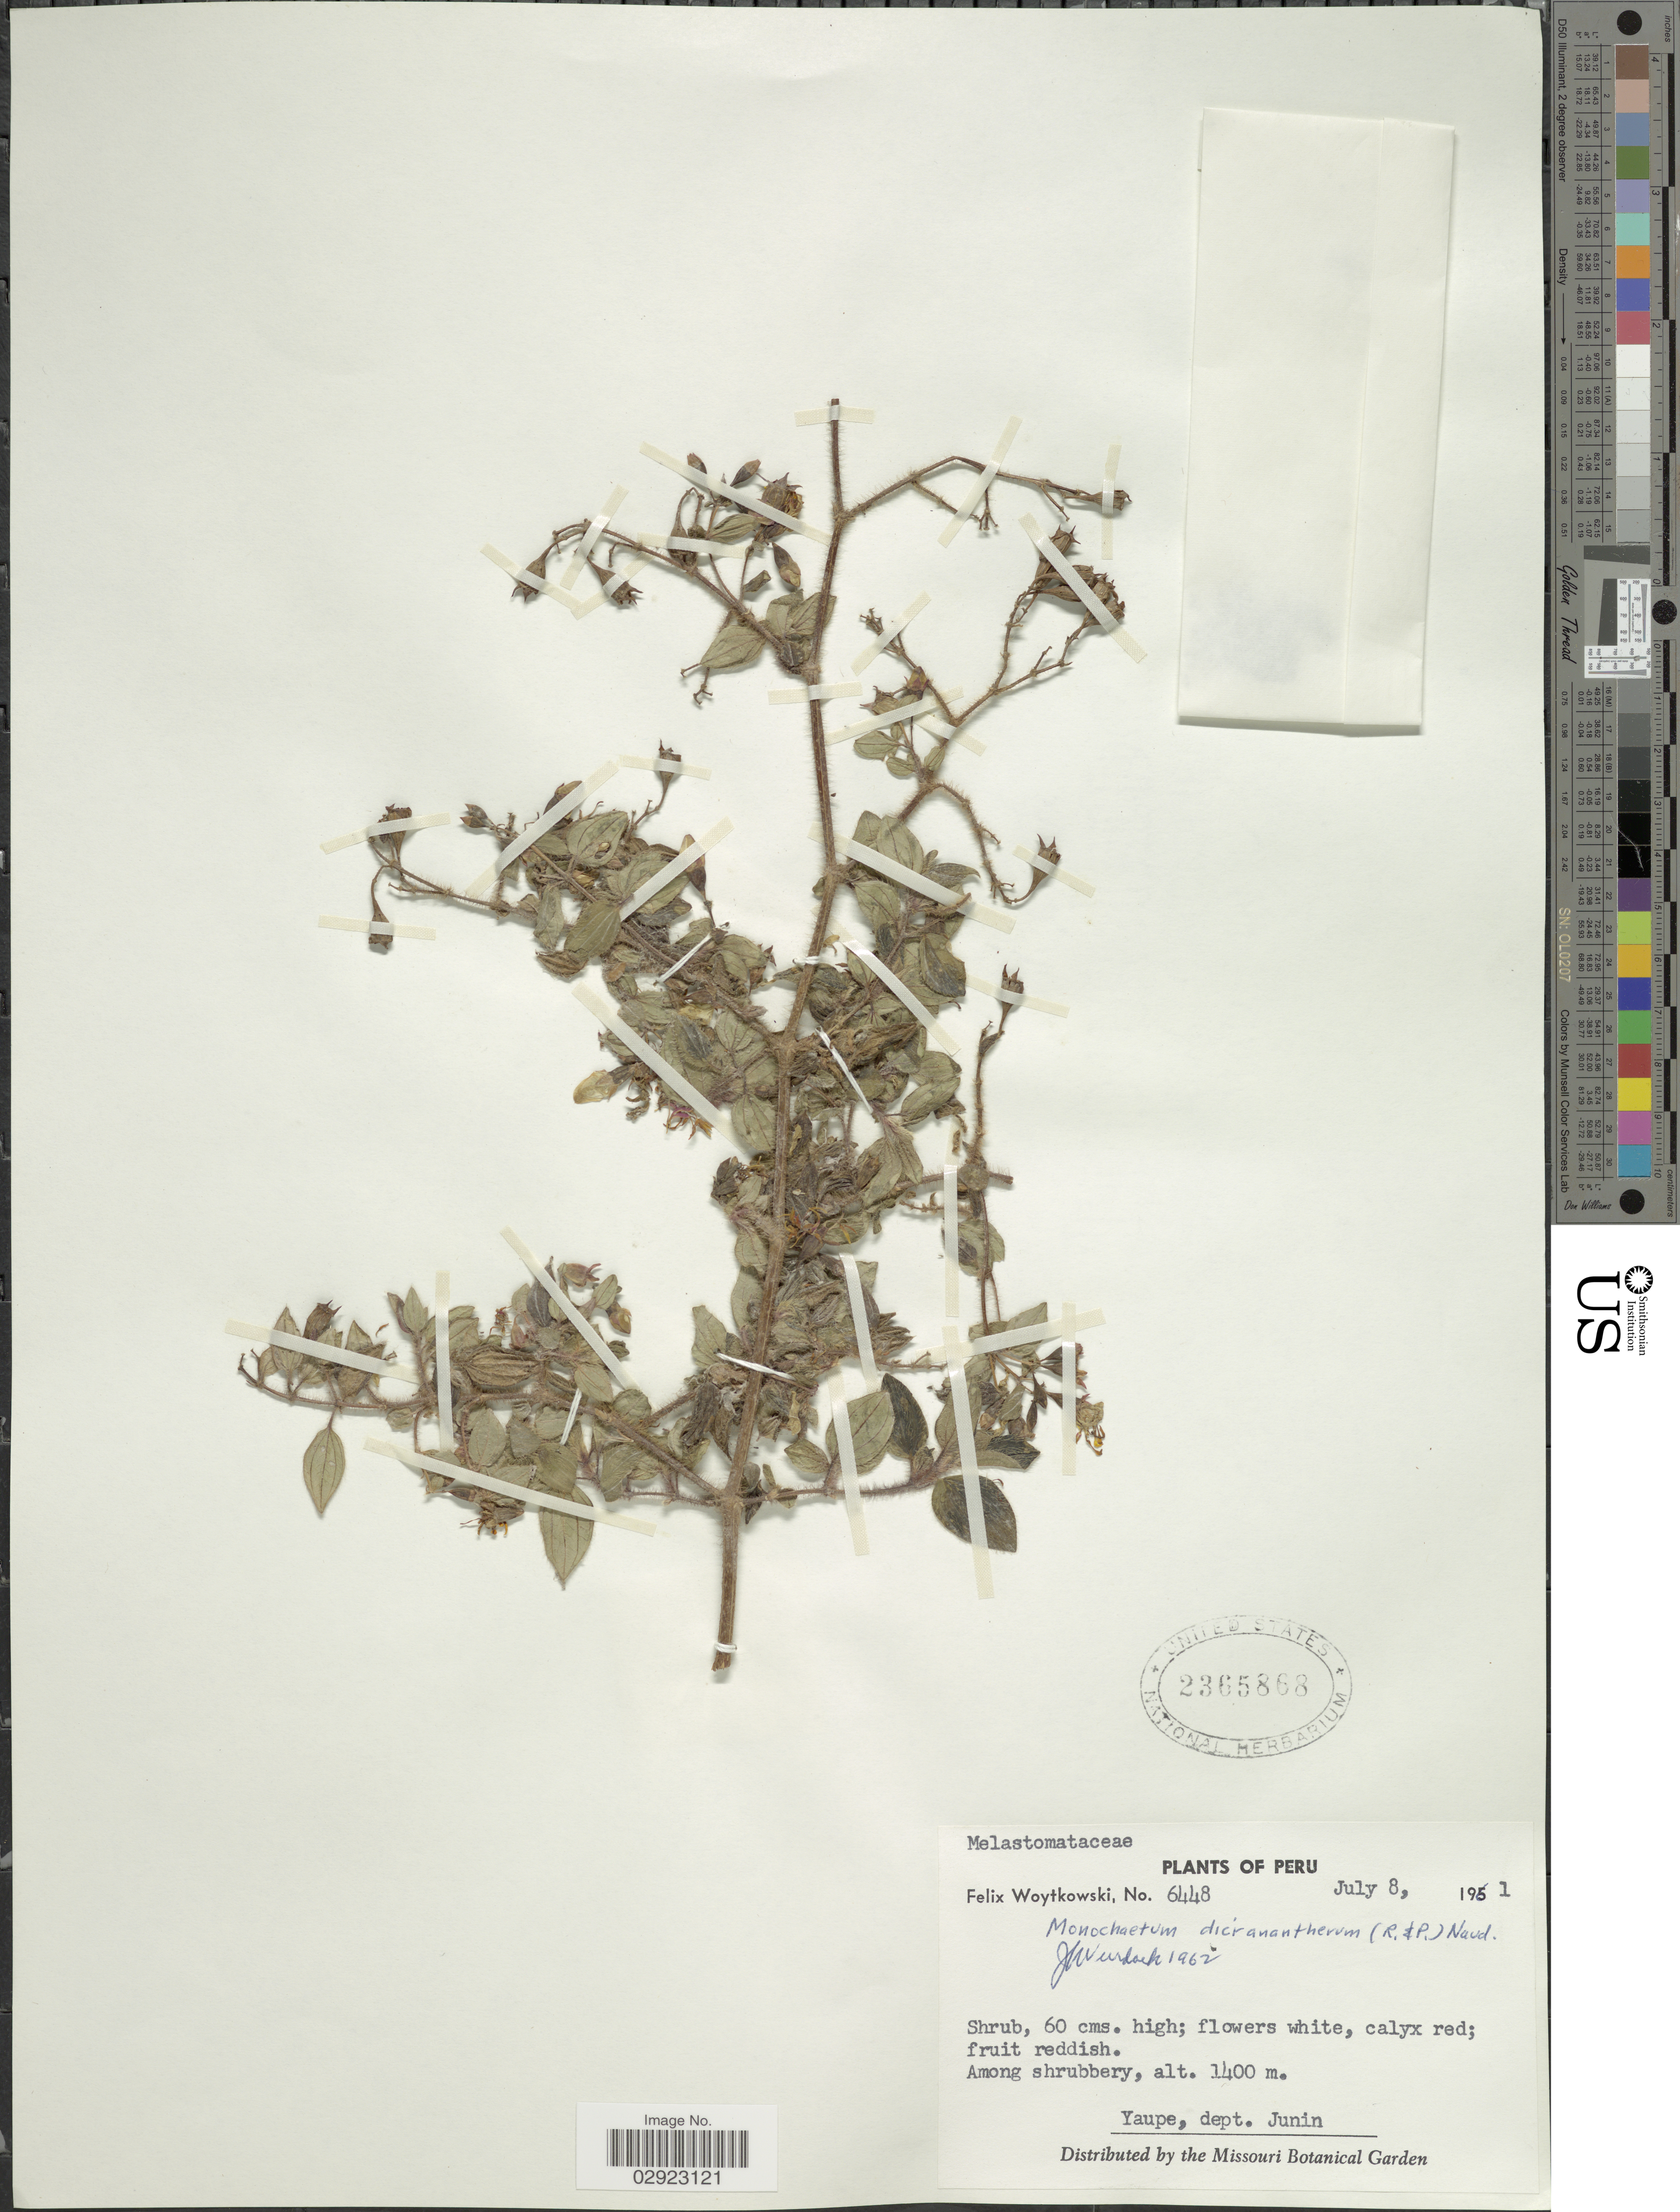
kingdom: Plantae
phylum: Tracheophyta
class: Magnoliopsida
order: Myrtales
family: Melastomataceae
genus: Monochaetum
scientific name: Monochaetum dicranantherum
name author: Naudin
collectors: F. Woytkowski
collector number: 6448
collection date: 1911-07-08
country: Peru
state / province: Junín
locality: Yaupe, dept. Junin.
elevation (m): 1400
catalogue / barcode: US 2365868